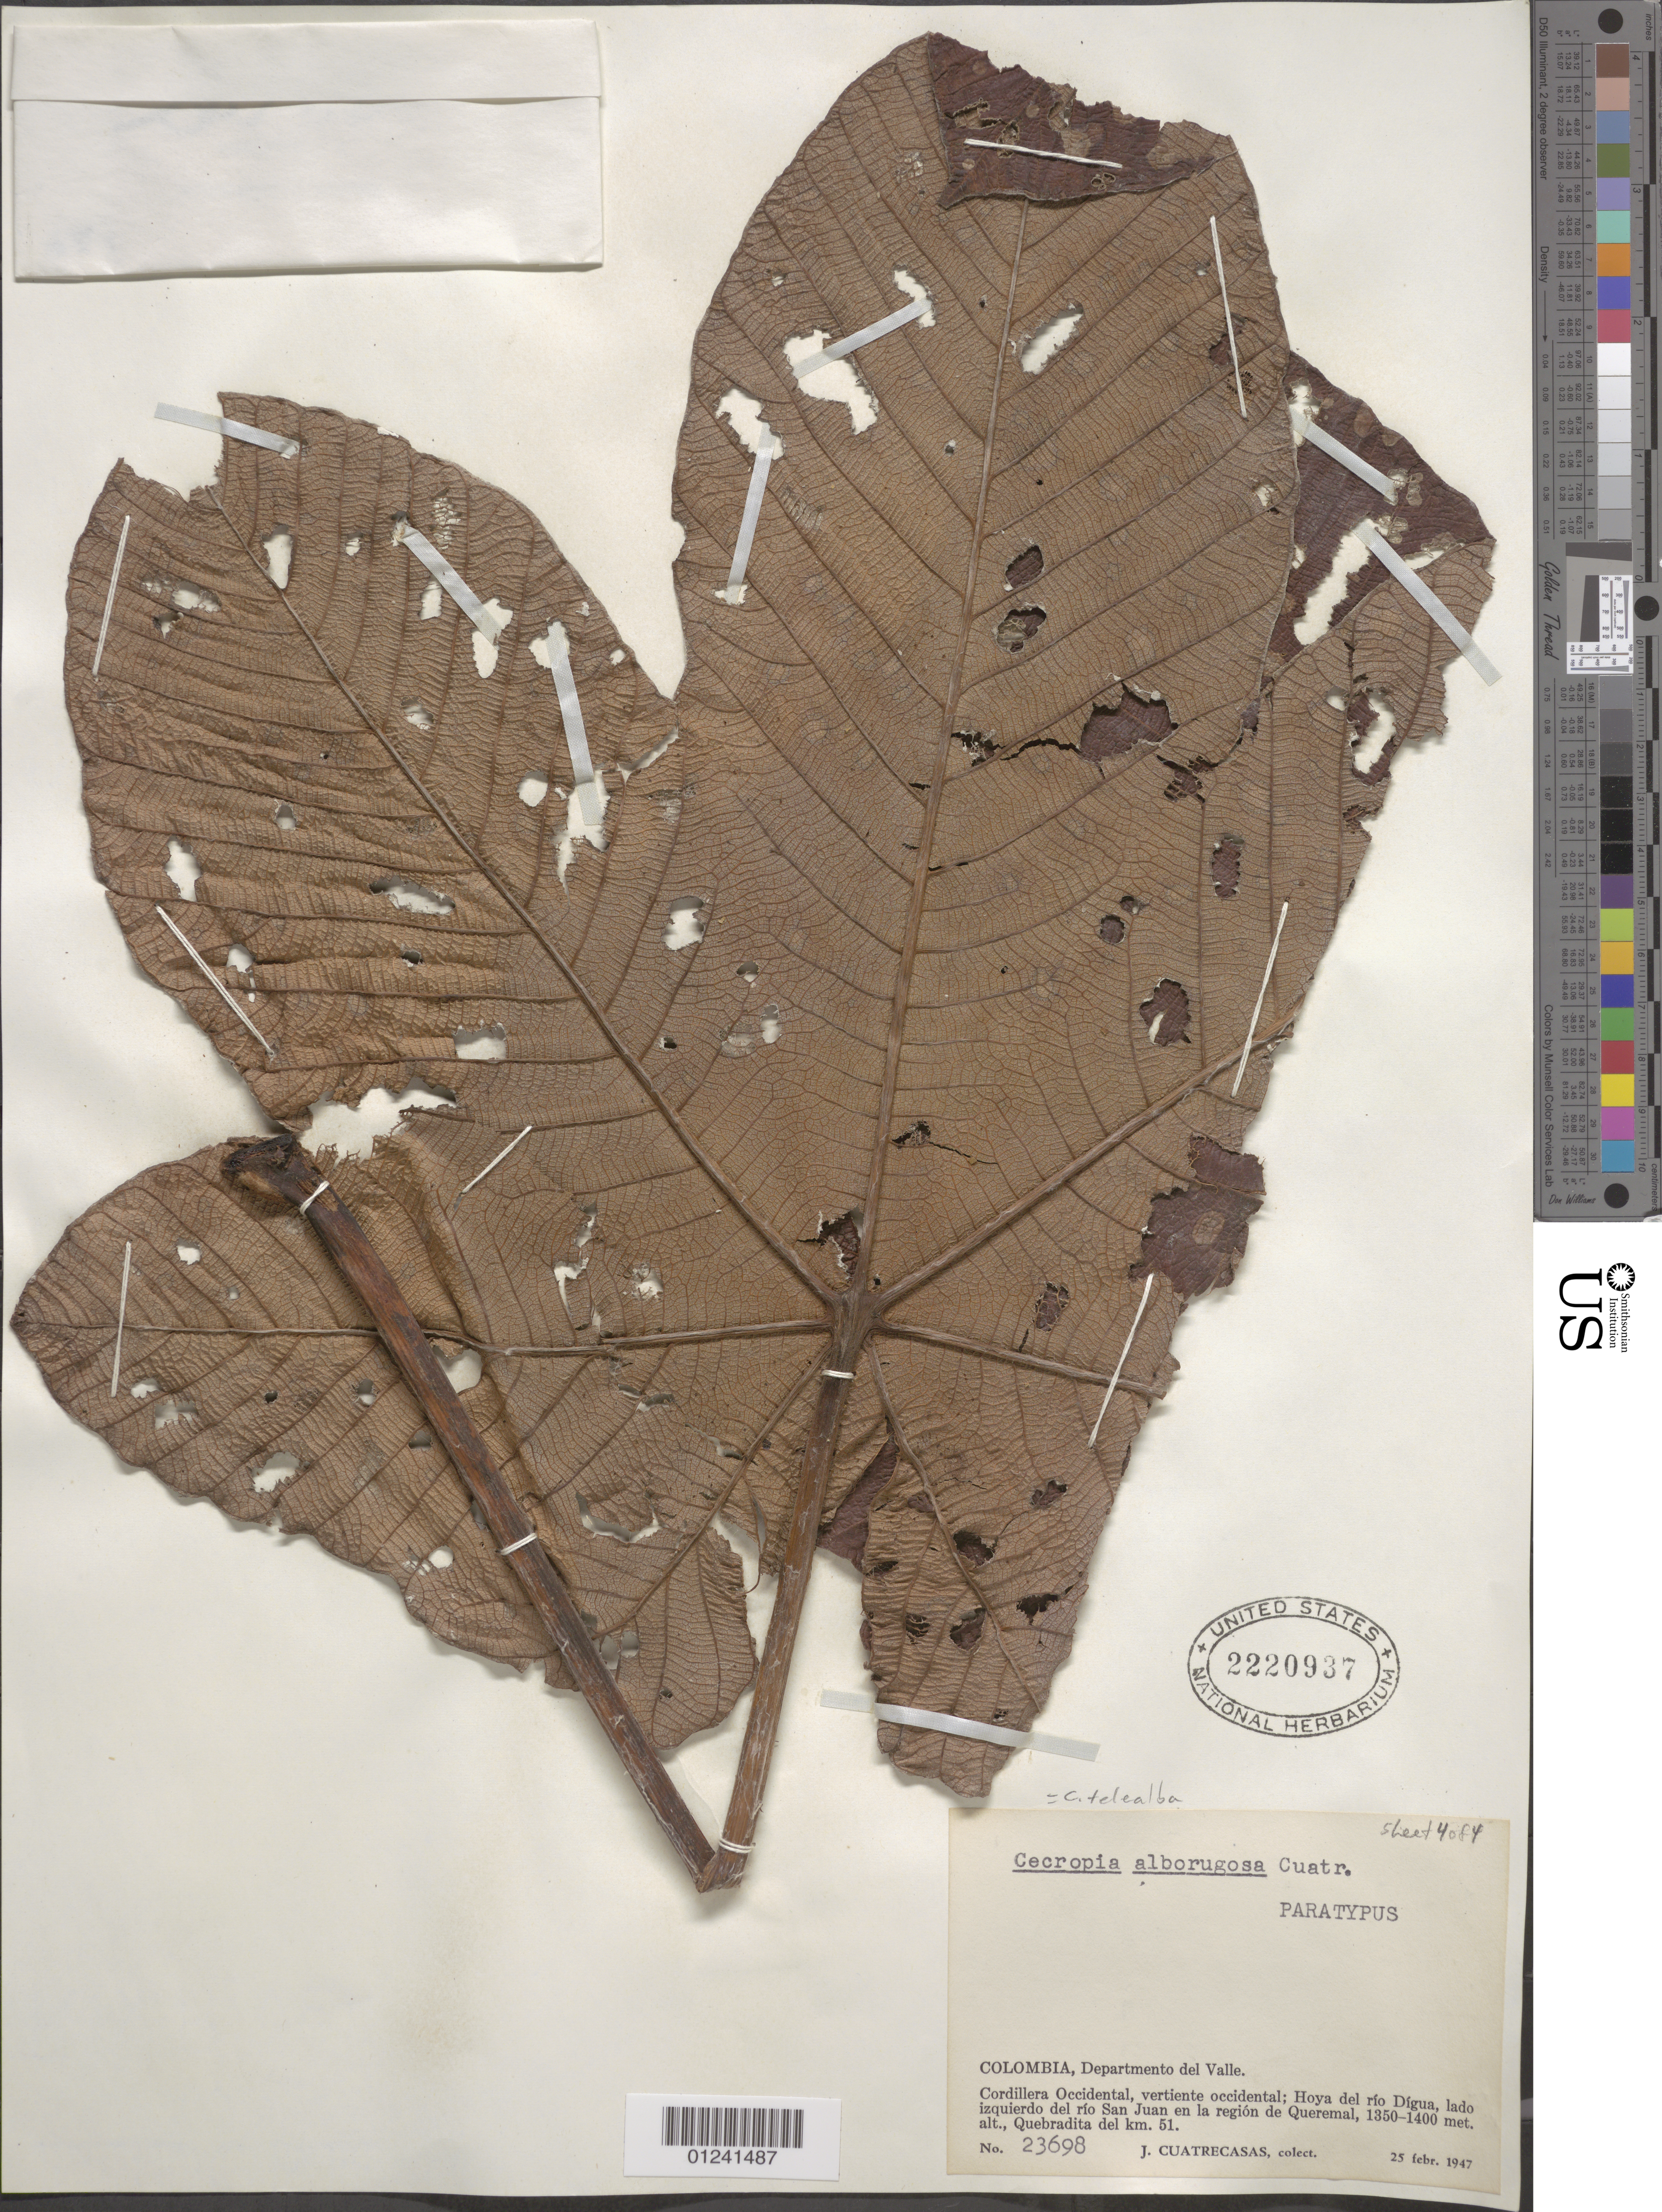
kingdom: Plantae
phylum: Tracheophyta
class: Magnoliopsida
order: Rosales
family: Urticaceae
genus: Cecropia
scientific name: Cecropia telealba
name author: Cuatrec.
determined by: Cuatrecasas, J.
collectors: J. Cuatrecasas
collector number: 23698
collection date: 1947-02-25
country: Colombia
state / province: Valle del Cauca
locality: Cordillera Occidental, Vertiente Occidental, Hoya del Rio Digua, Lado Izquierdo del Rio San Juan en La region de Queremal; quebradita del km 51.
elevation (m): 1350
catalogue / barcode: US 2220937